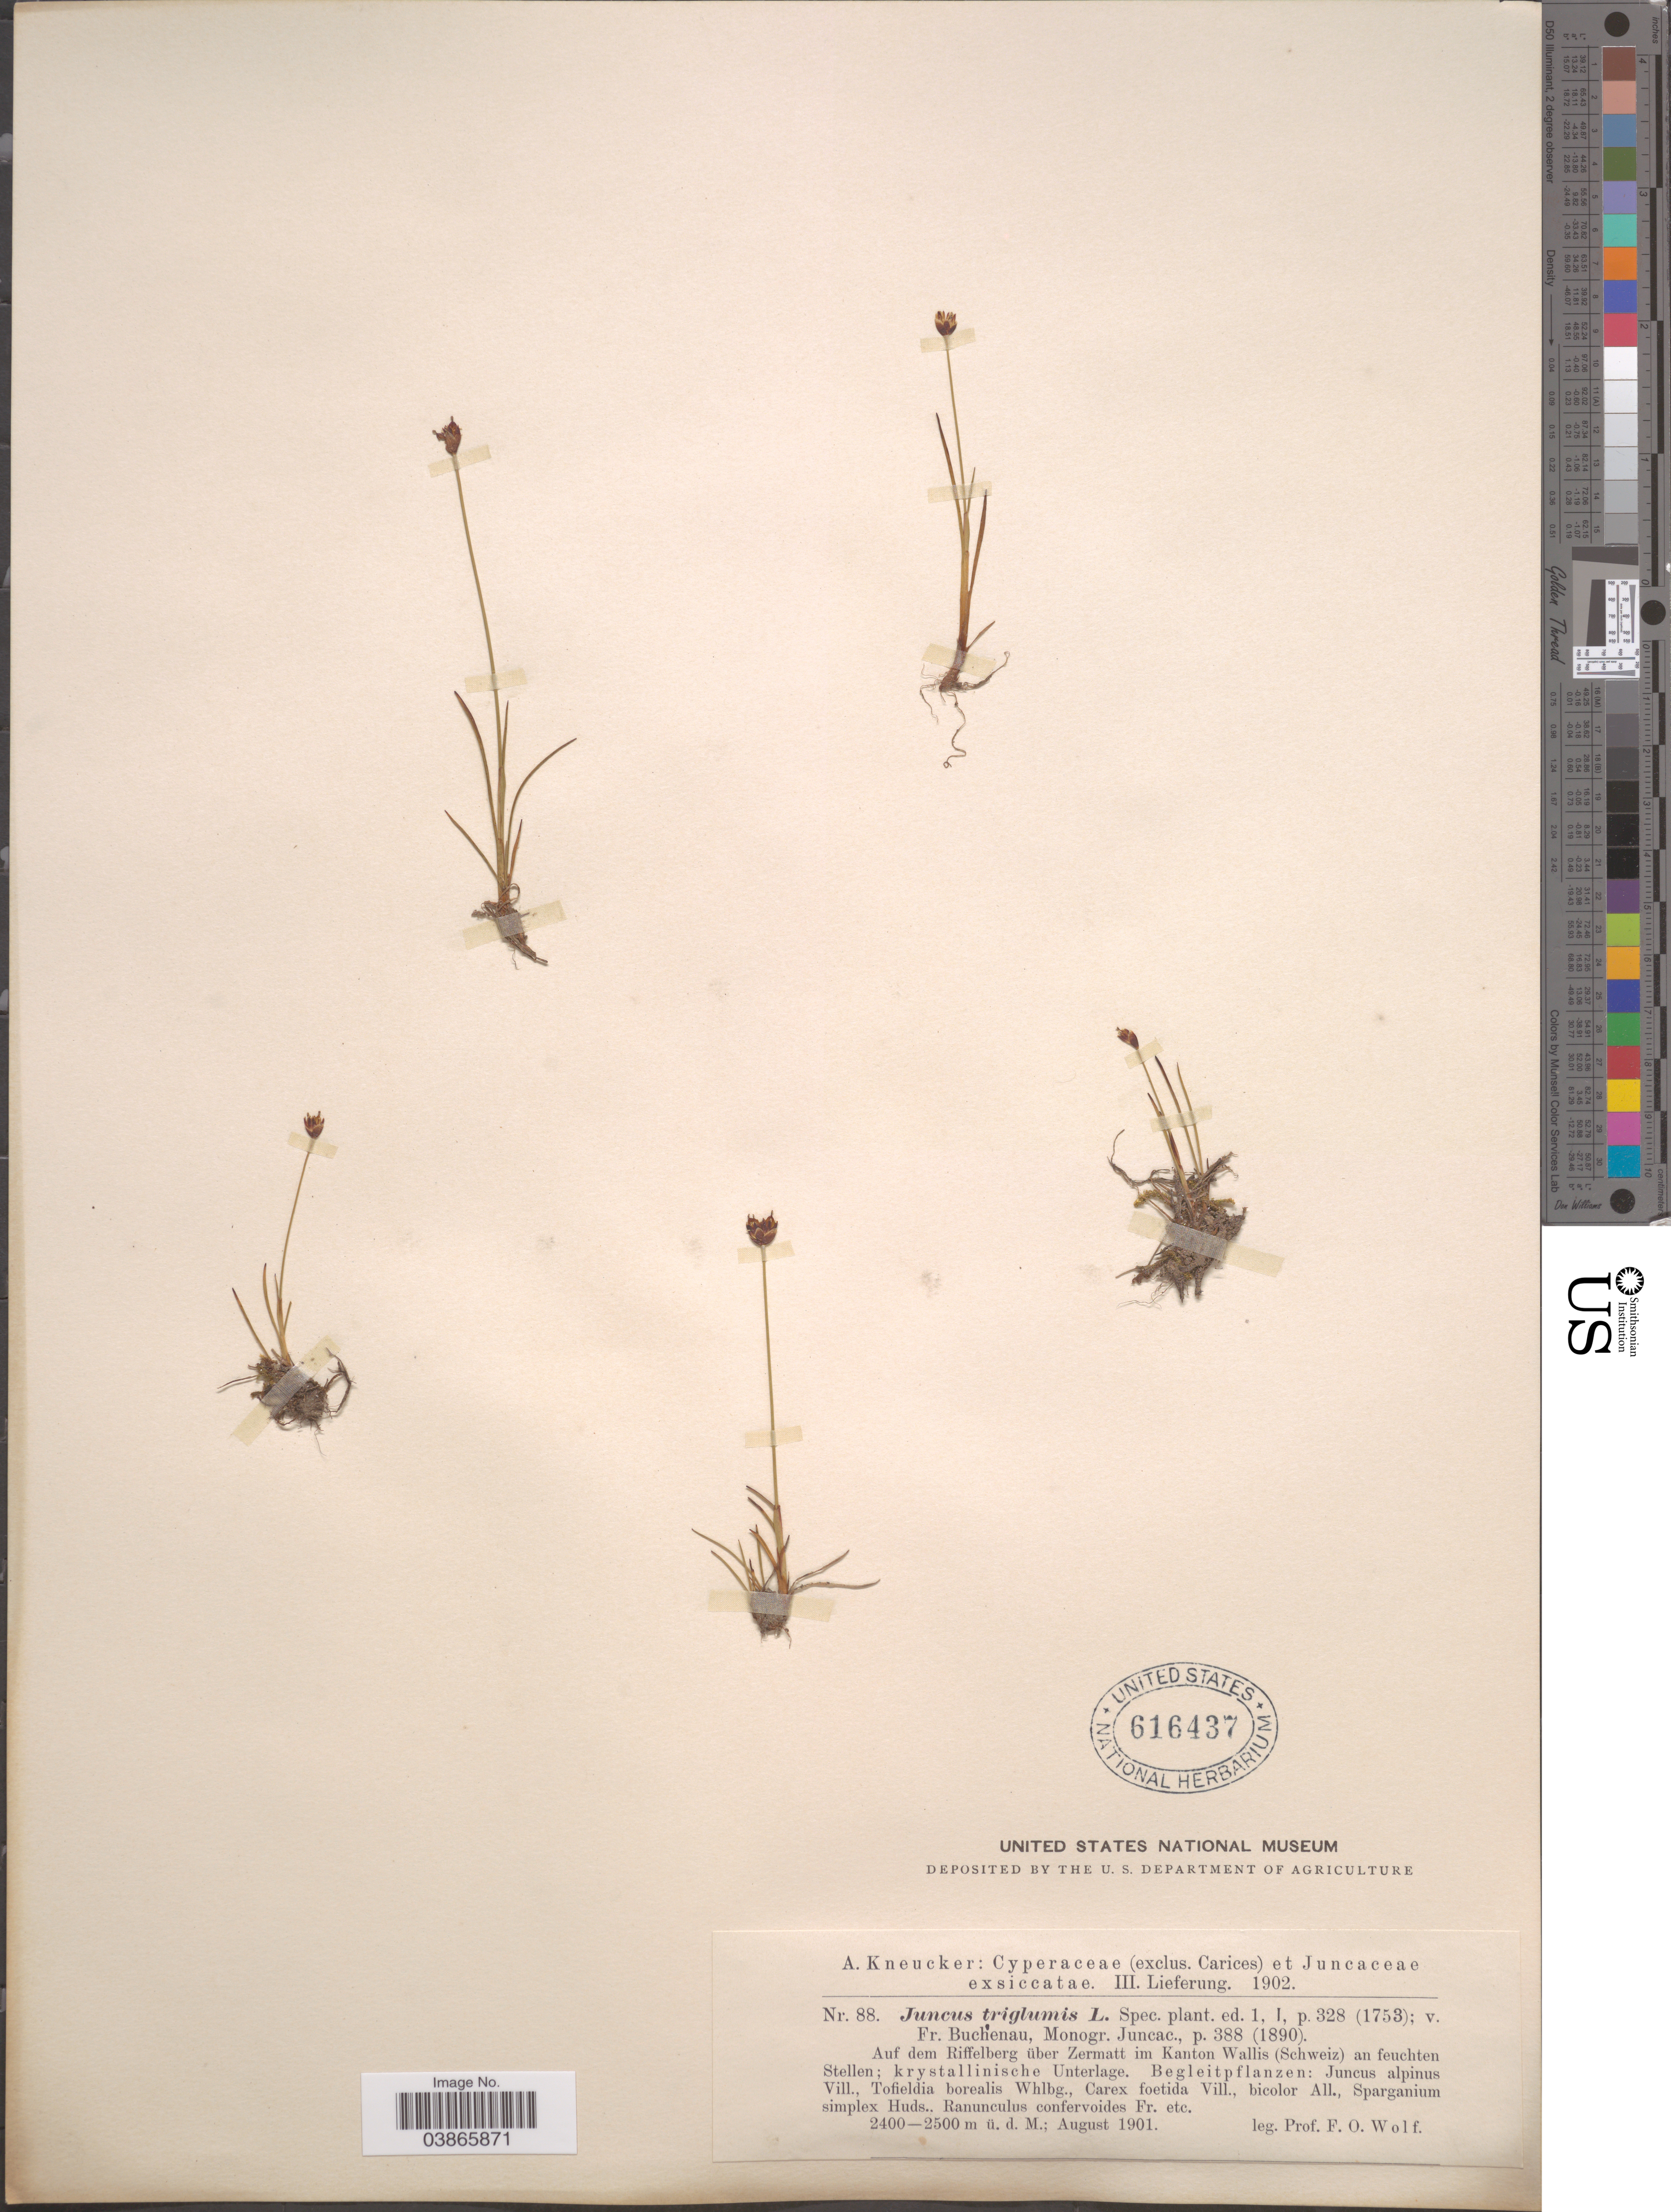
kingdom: Plantae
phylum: Tracheophyta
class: Liliopsida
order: Poales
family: Juncaceae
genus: Juncus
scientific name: Juncus triglumis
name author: L.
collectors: F. Wolf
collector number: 88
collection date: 1901-08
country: Switzerland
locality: Auf dem Riffelberg über Zermatt im Kanton Wallis (Schweiz) an feuchten Stellen; krystallinische Unterlage.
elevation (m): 2400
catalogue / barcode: US 616437